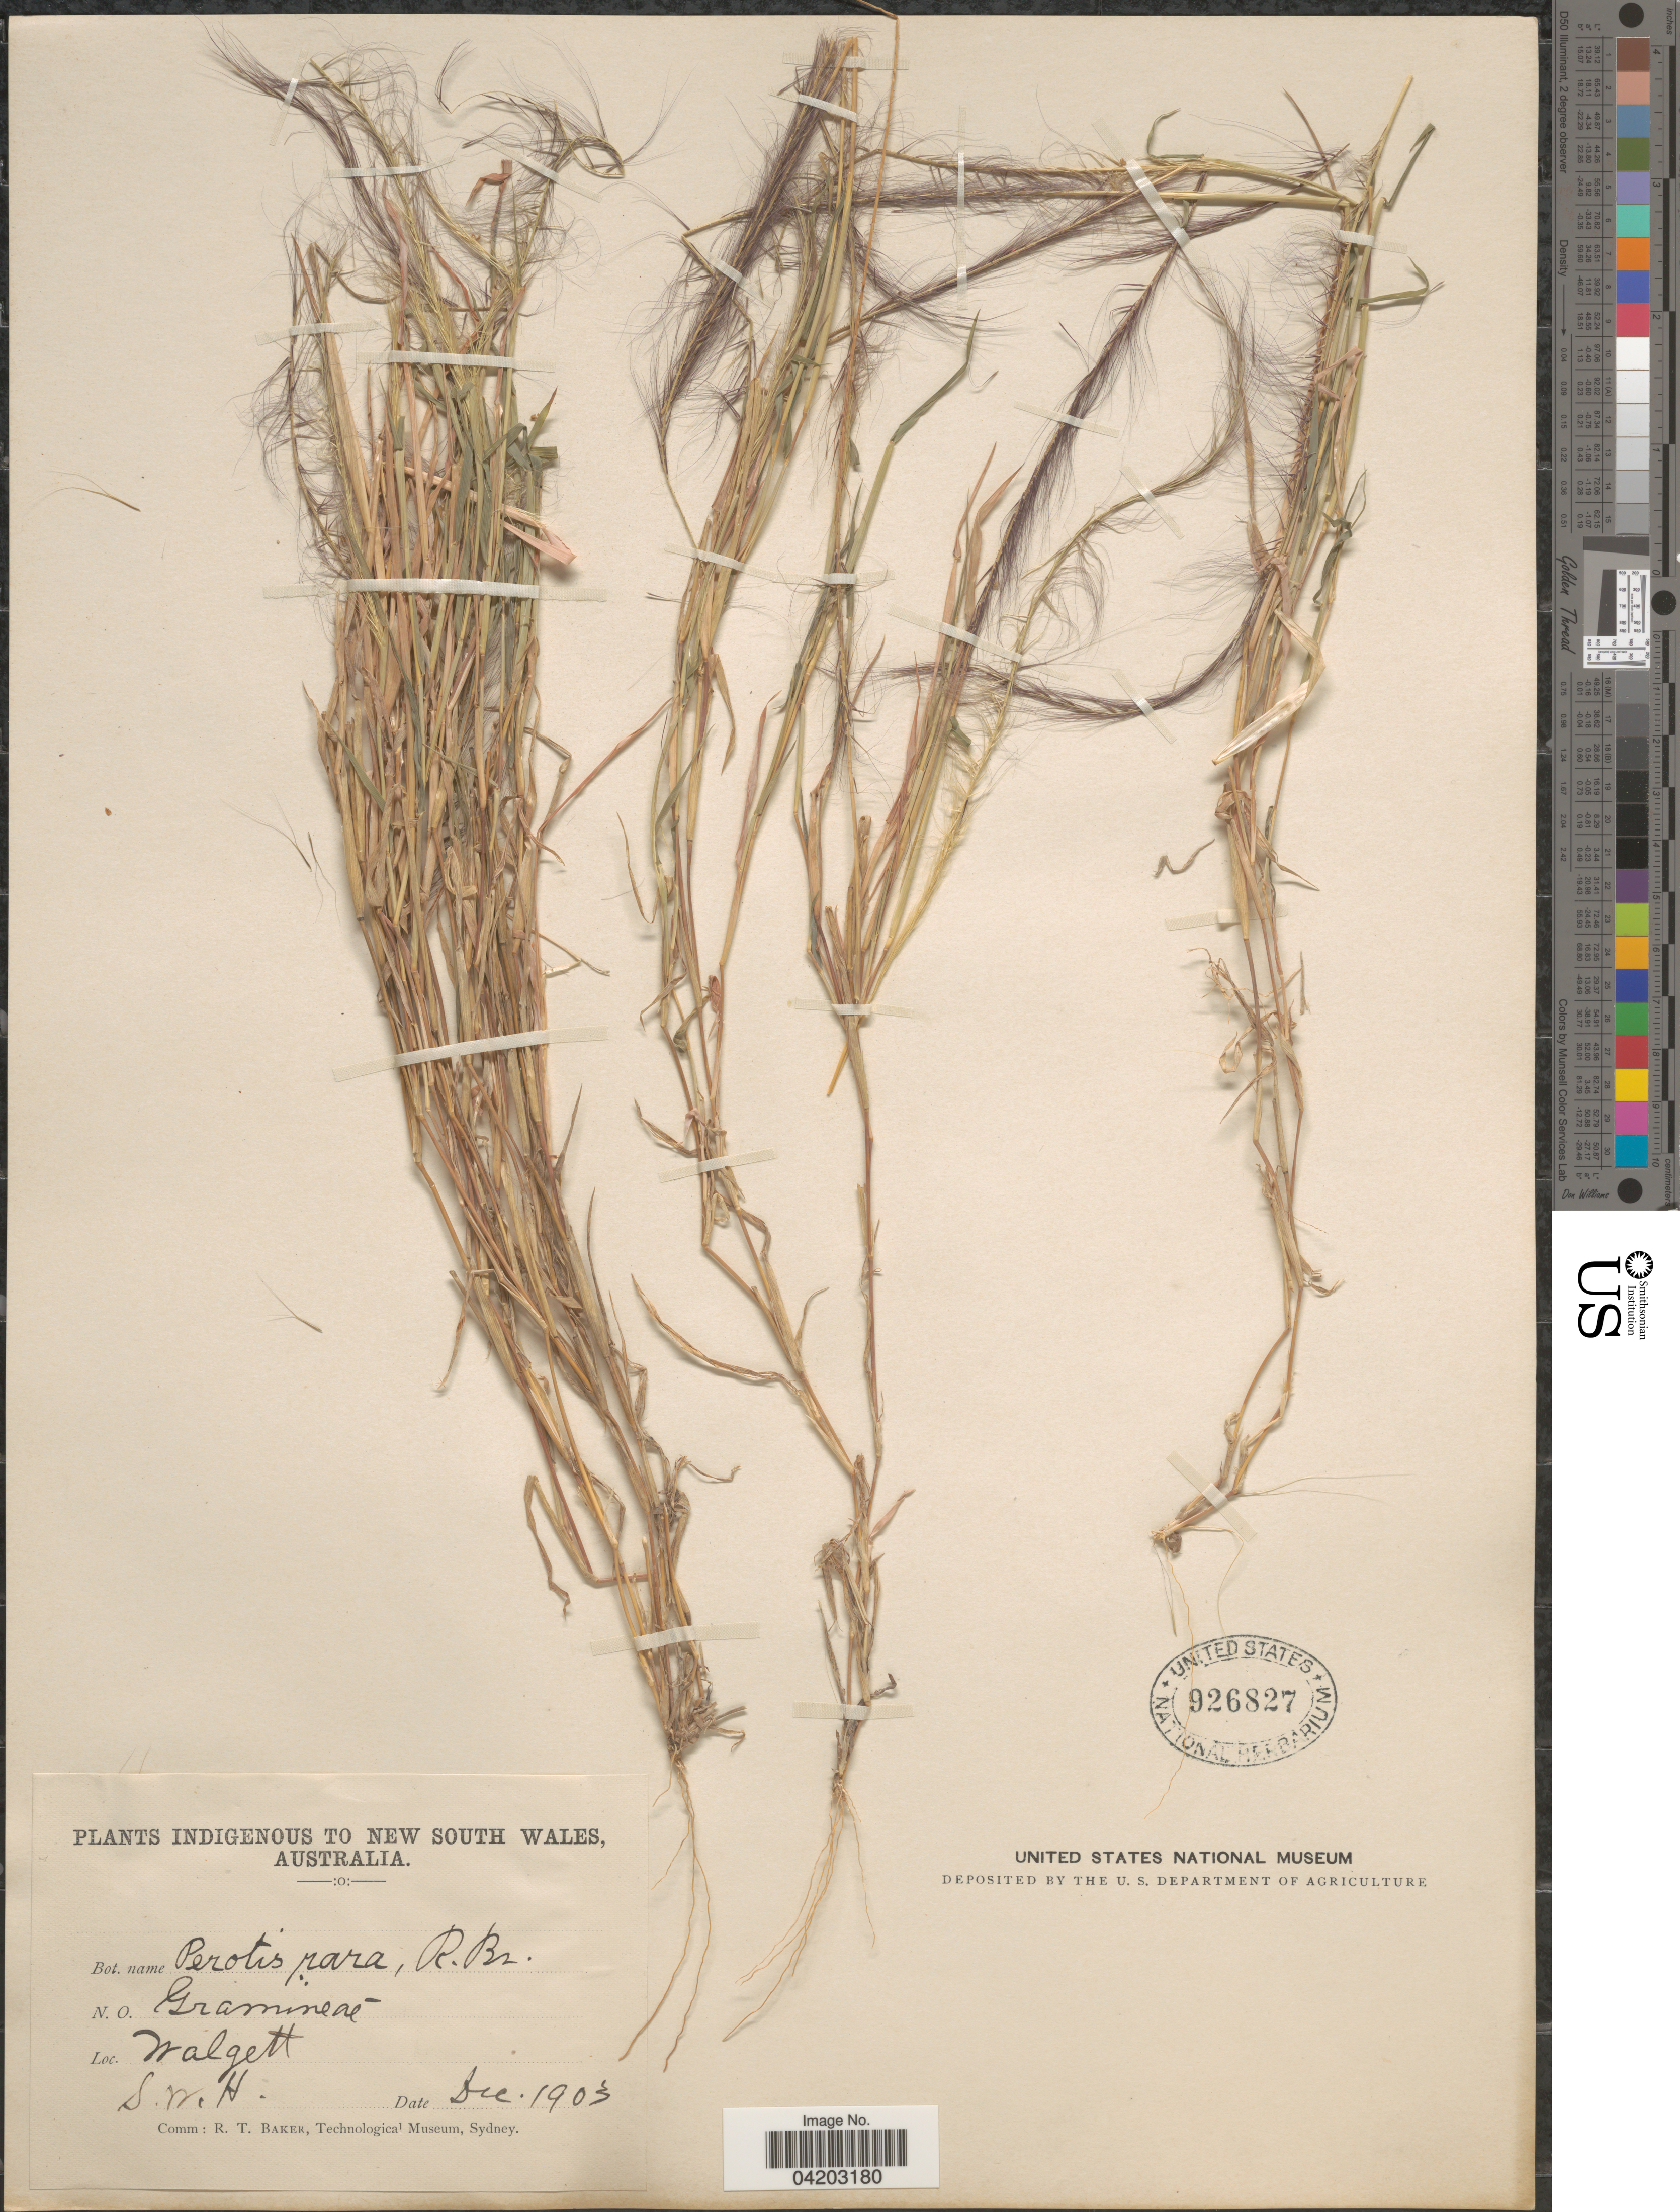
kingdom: Plantae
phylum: Tracheophyta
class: Liliopsida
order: Poales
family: Poaceae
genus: Perotis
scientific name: Perotis rara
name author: R. Br.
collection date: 1903-12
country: Australia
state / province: New South Wales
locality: Walgett.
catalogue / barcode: US 926827